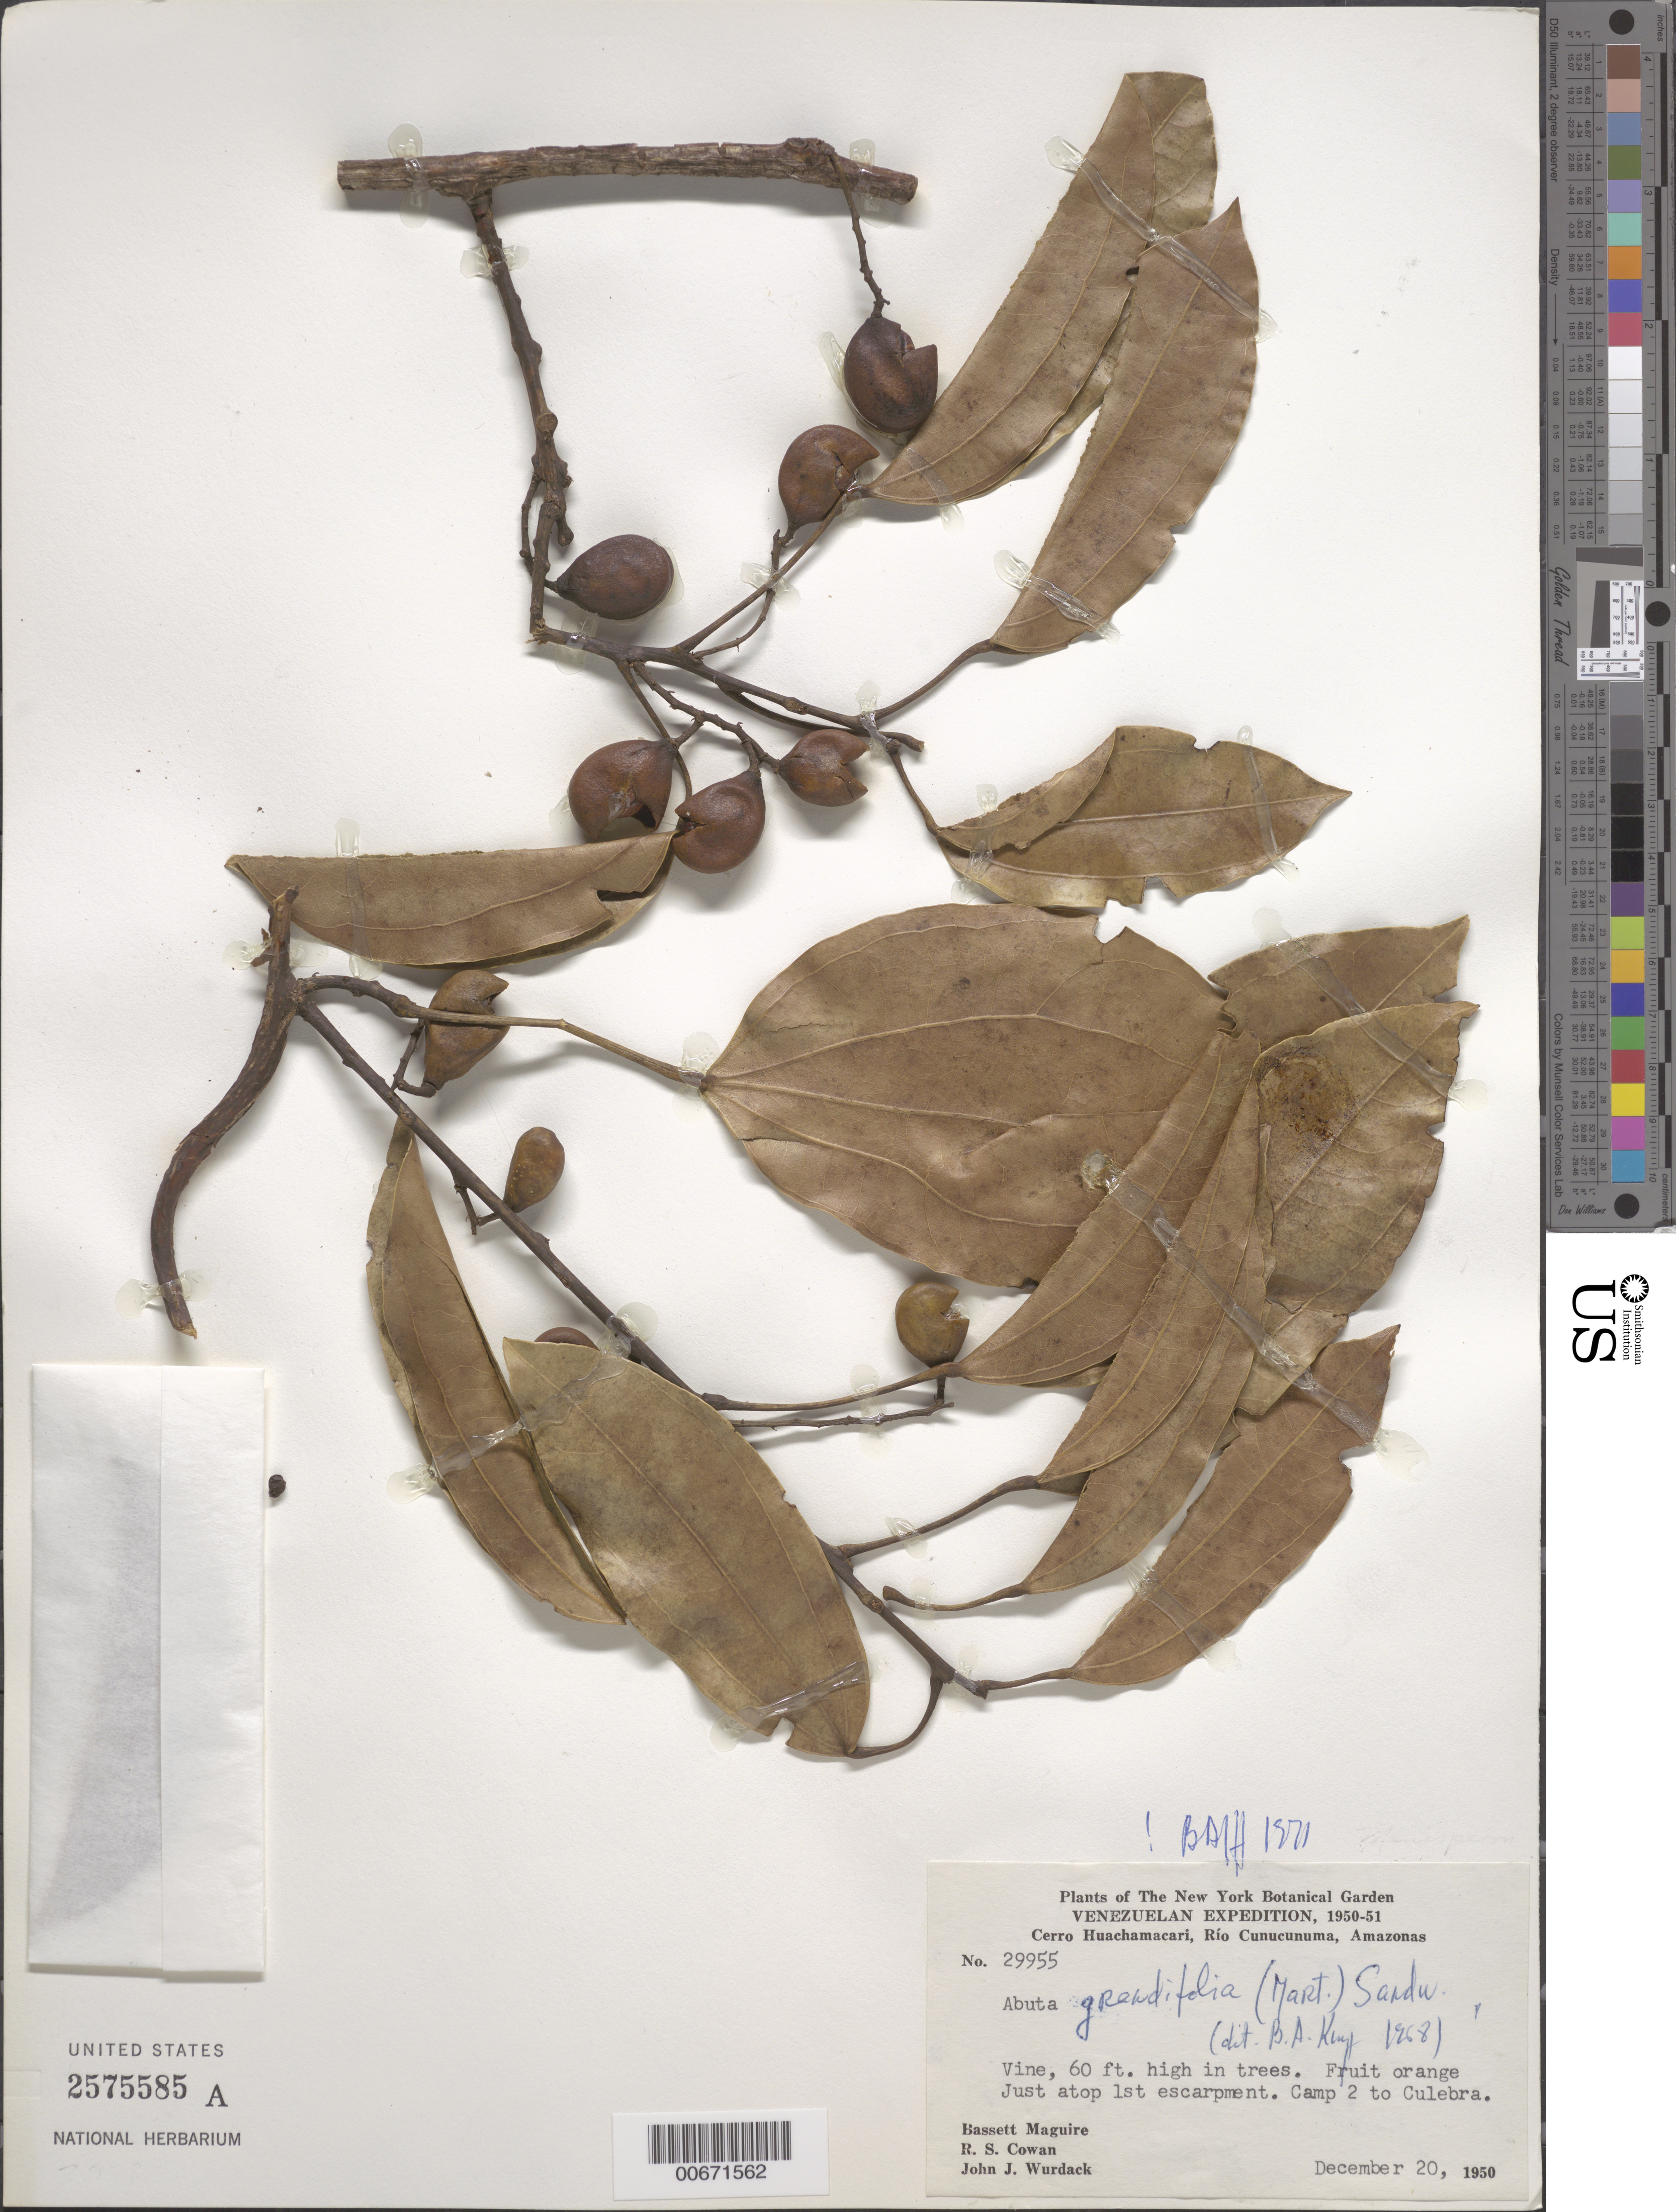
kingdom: Plantae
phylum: Tracheophyta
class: Magnoliopsida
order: Ranunculales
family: Menispermaceae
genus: Abuta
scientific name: Abuta grandifolia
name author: (Mart.) Sandwith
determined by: Krukoff, B. A.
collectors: B. Maguire, R. S. Cowan & J. J. Wurdack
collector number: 29955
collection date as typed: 20-Dec-50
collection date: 1950-12-20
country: Venezuela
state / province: Amazonas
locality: Cerro Huachamacari, Río Cunucunuma, Camp II to Culebra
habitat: Atop escarpment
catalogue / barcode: US 2575585A